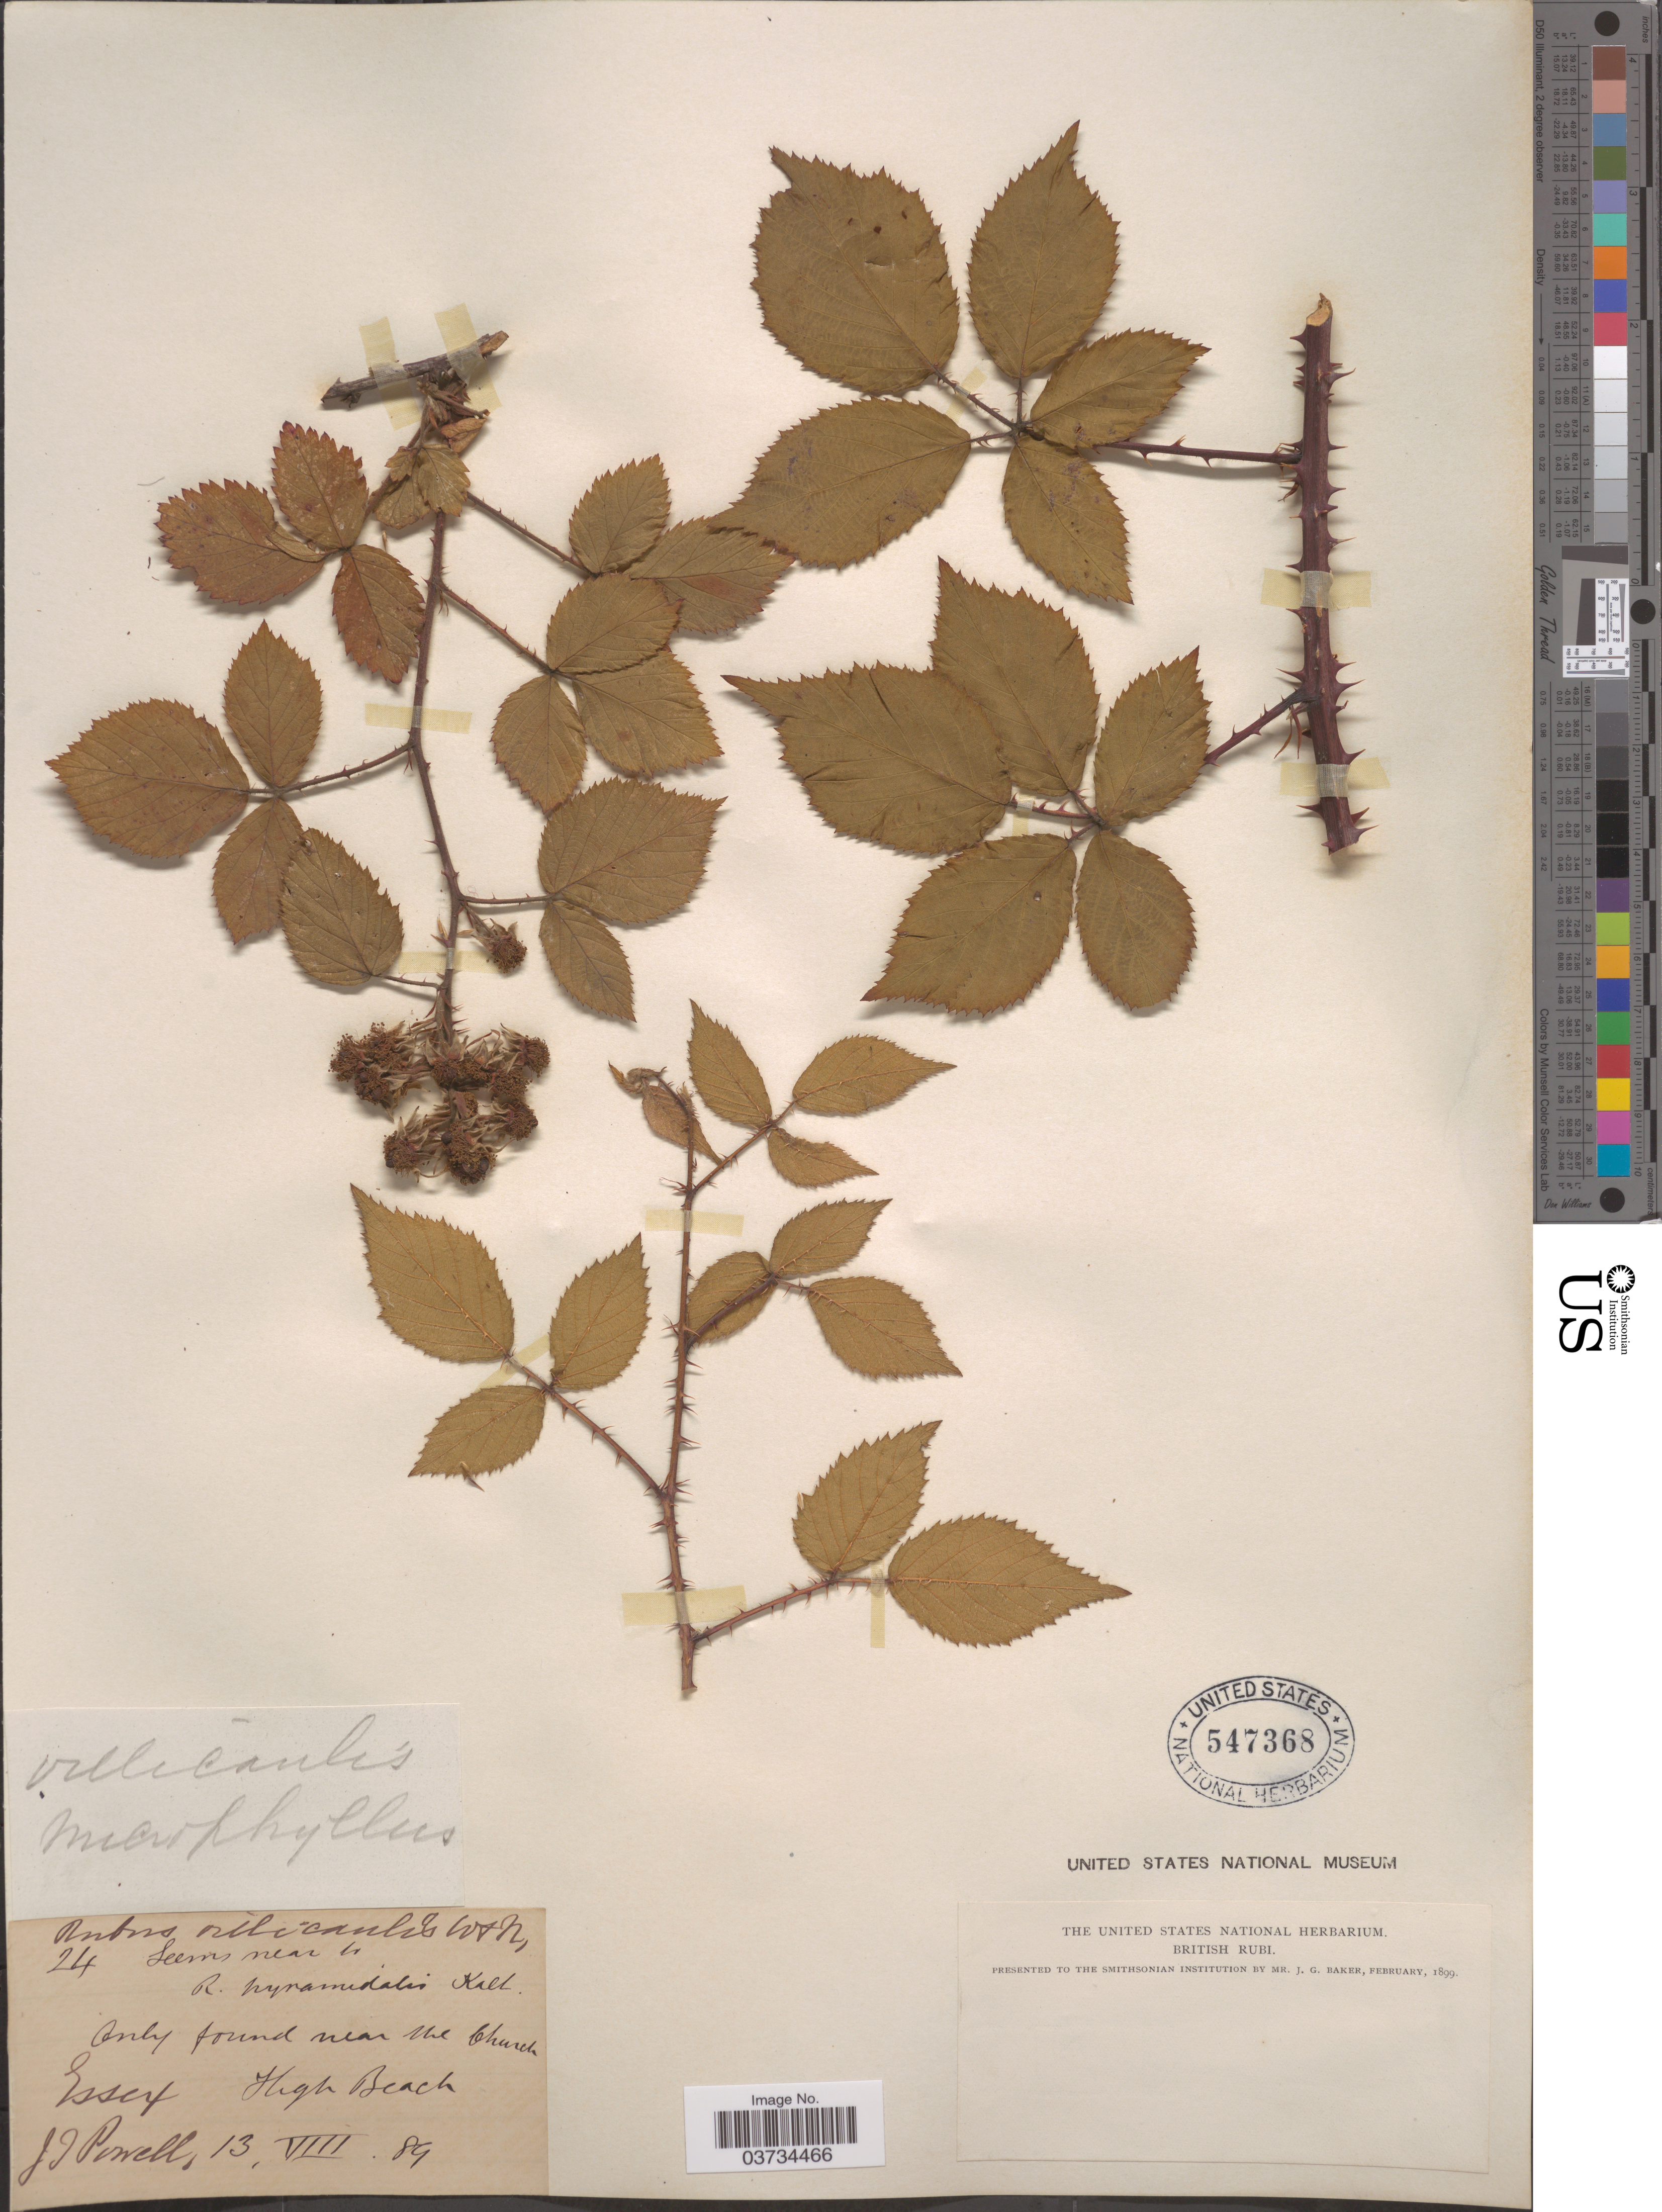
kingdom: Plantae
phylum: Tracheophyta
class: Magnoliopsida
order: Rosales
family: Rosaceae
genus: Rubus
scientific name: Rubus gracilis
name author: Roxb.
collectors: J. Powell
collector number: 24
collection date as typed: Transcribed d/m/y: 13/8/89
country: United Kingdom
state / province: England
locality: Near the Church Essex High Beach.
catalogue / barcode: US 547368